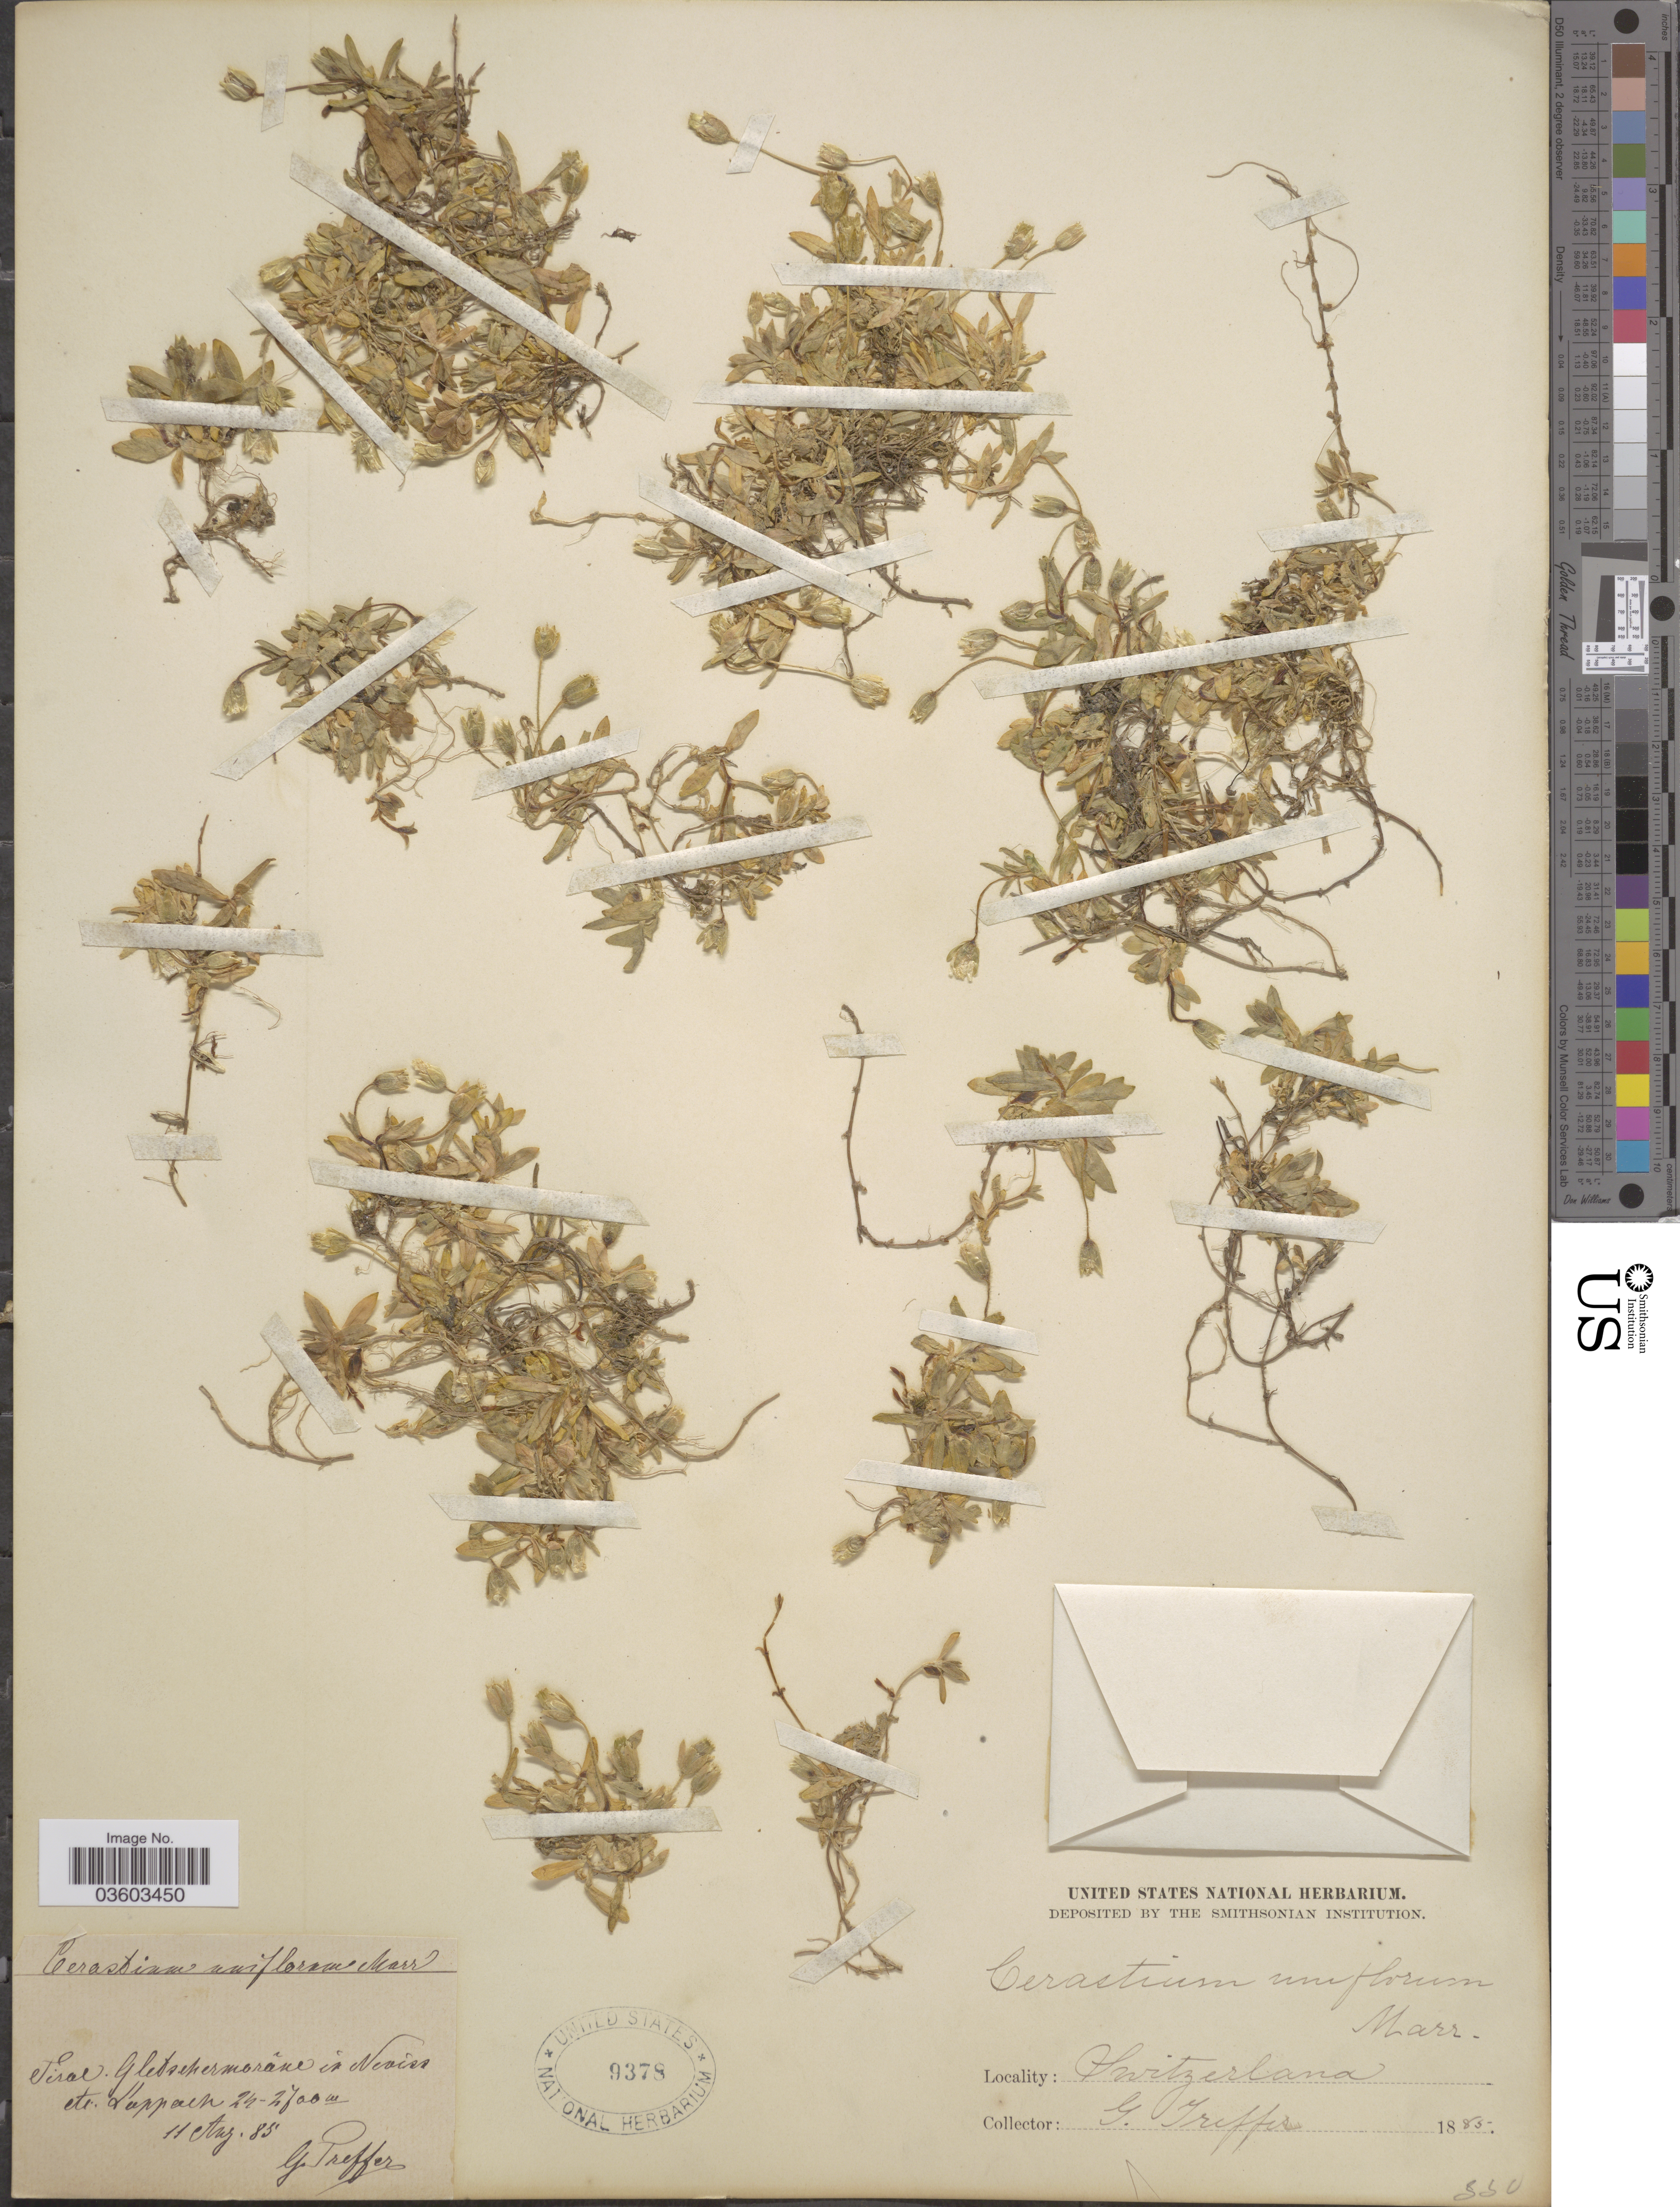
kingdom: Plantae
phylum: Tracheophyta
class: Magnoliopsida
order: Caryophyllales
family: Caryophyllaceae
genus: Cerastium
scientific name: Cerastium uniflorum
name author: Clairv.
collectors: G. Treffer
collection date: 1885-08-11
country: Austria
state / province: Steiermark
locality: Tirol. Gletschermorâne in Neviss etc. Lappach.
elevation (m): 2400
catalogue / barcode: US 9378